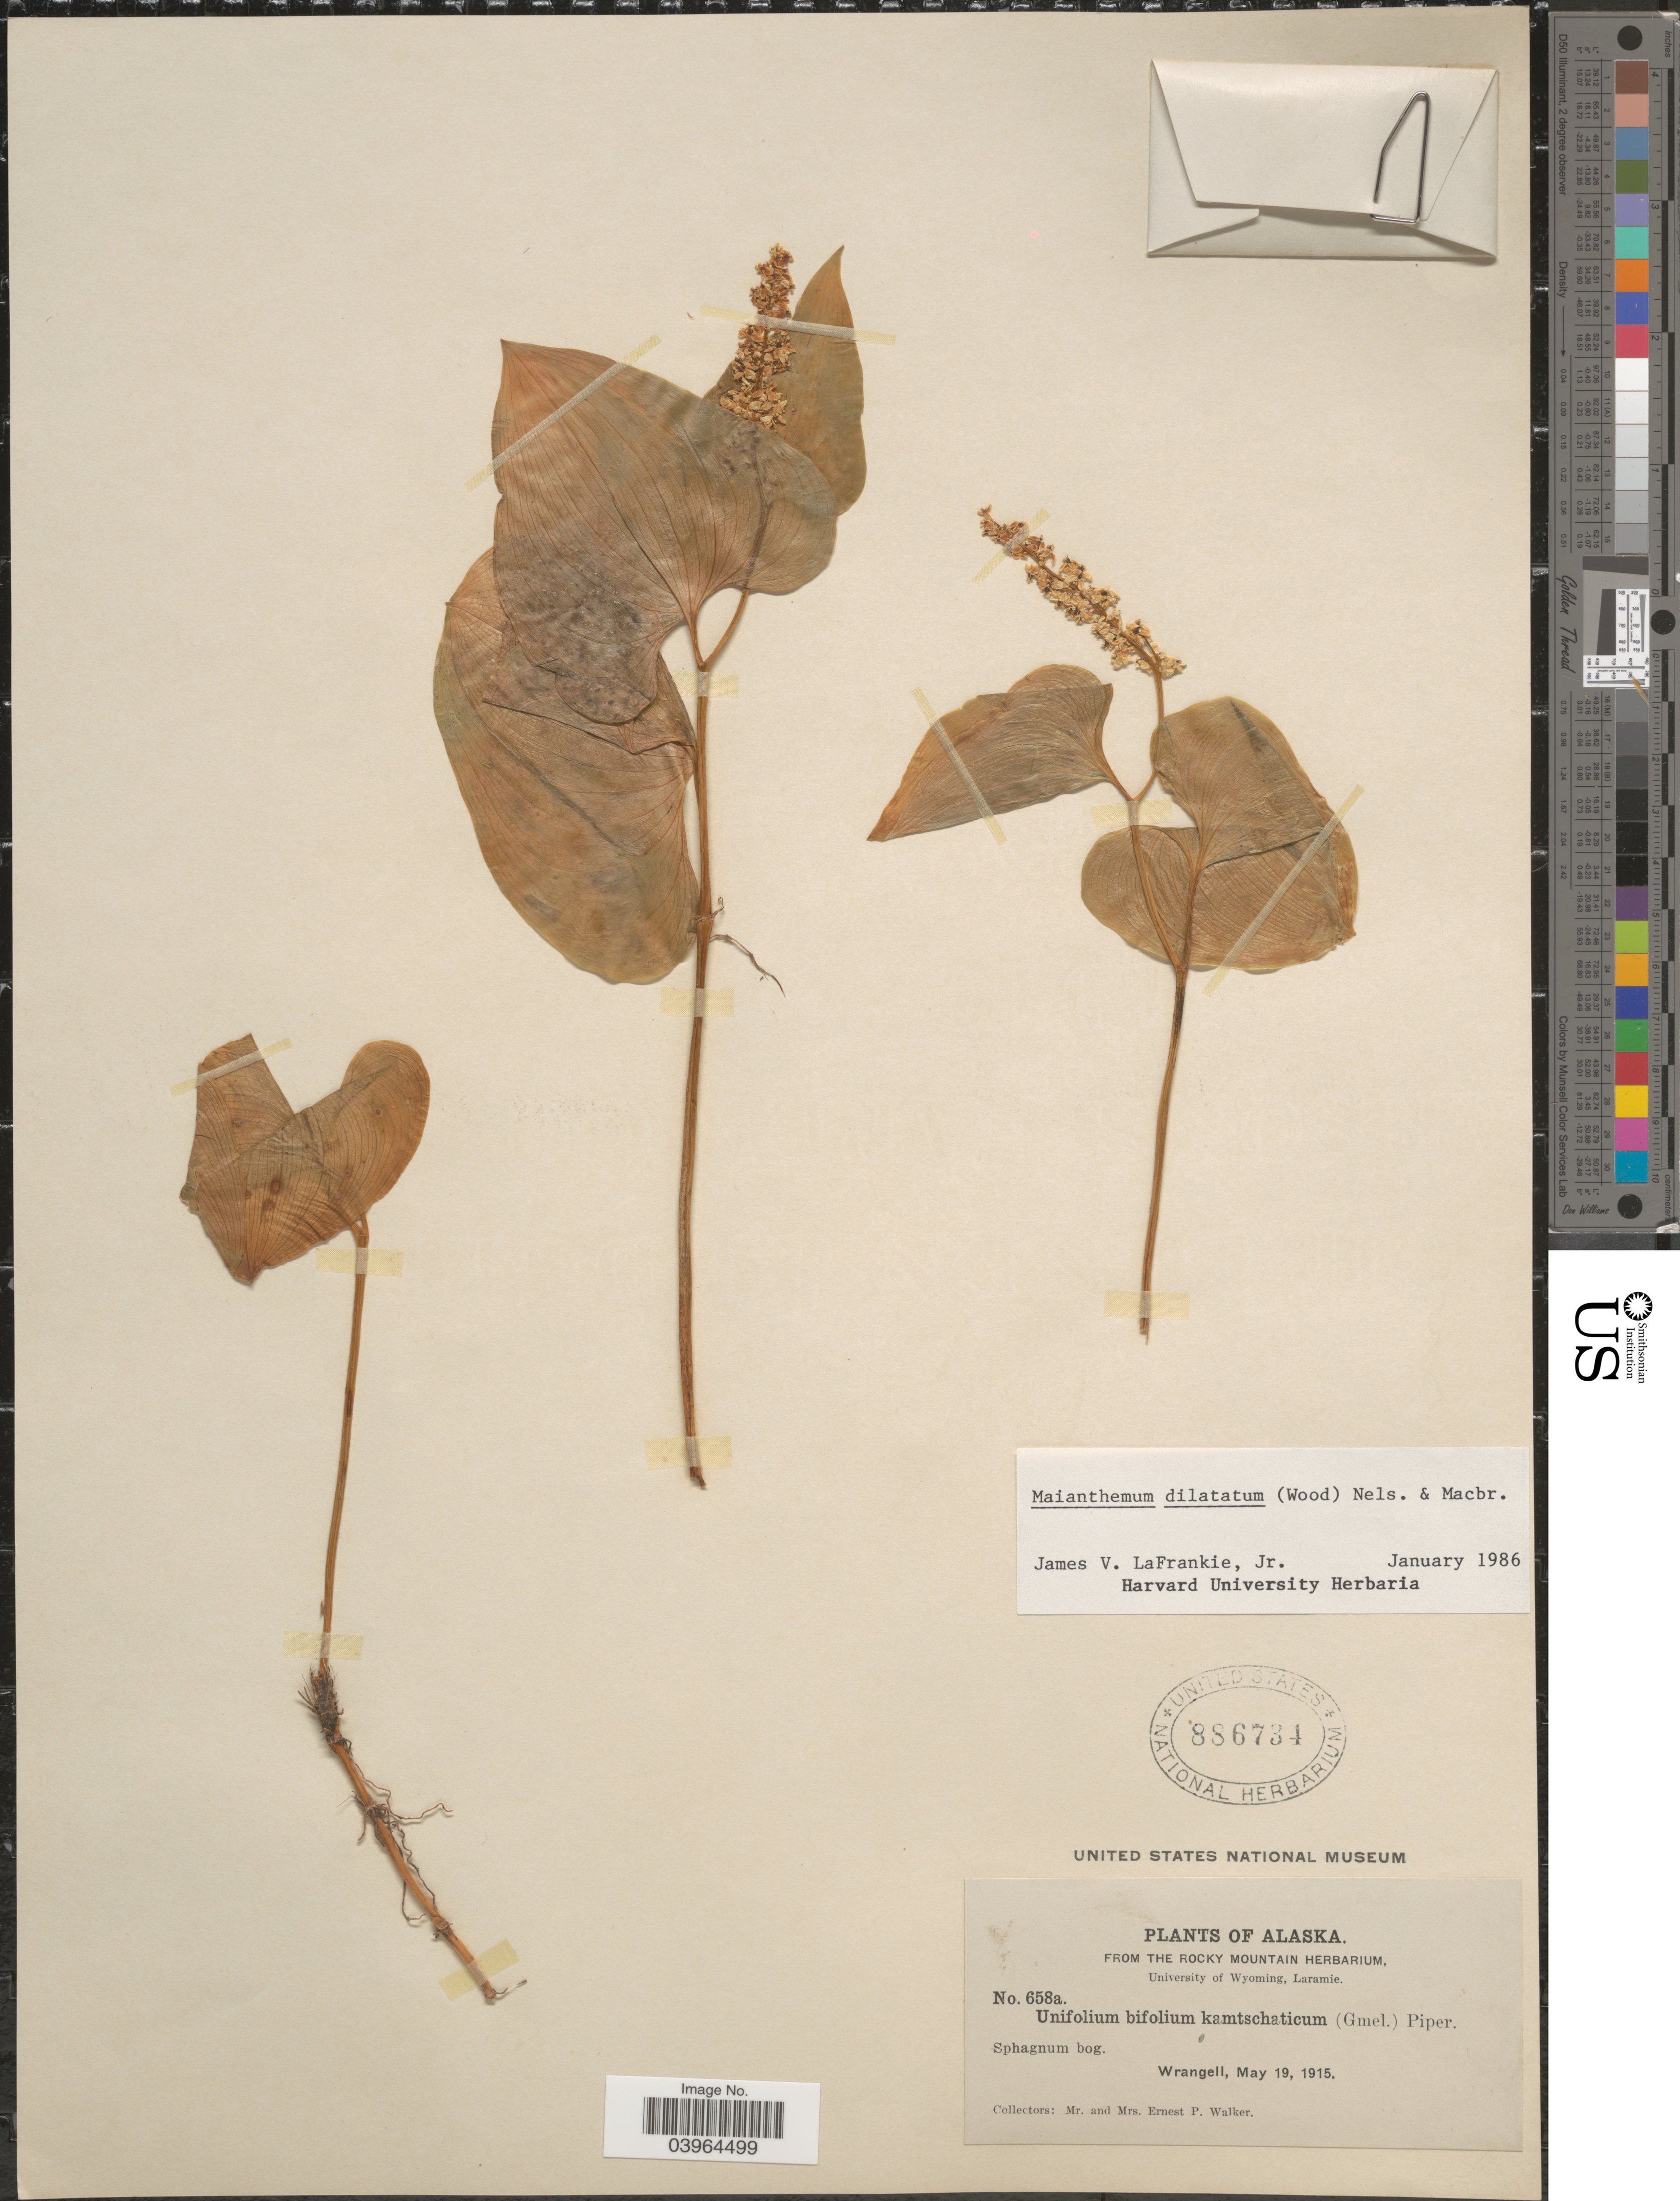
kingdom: Plantae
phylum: Tracheophyta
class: Liliopsida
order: Asparagales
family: Asparagaceae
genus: Maianthemum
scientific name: Maianthemum dilatatum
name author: (Alph. Wood) A. Nelson & J.F. Macbr.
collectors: E. P. Walker & E. Walker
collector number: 658a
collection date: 1915-05-19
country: United States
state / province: Alaska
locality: Wrangell.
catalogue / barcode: US 886734